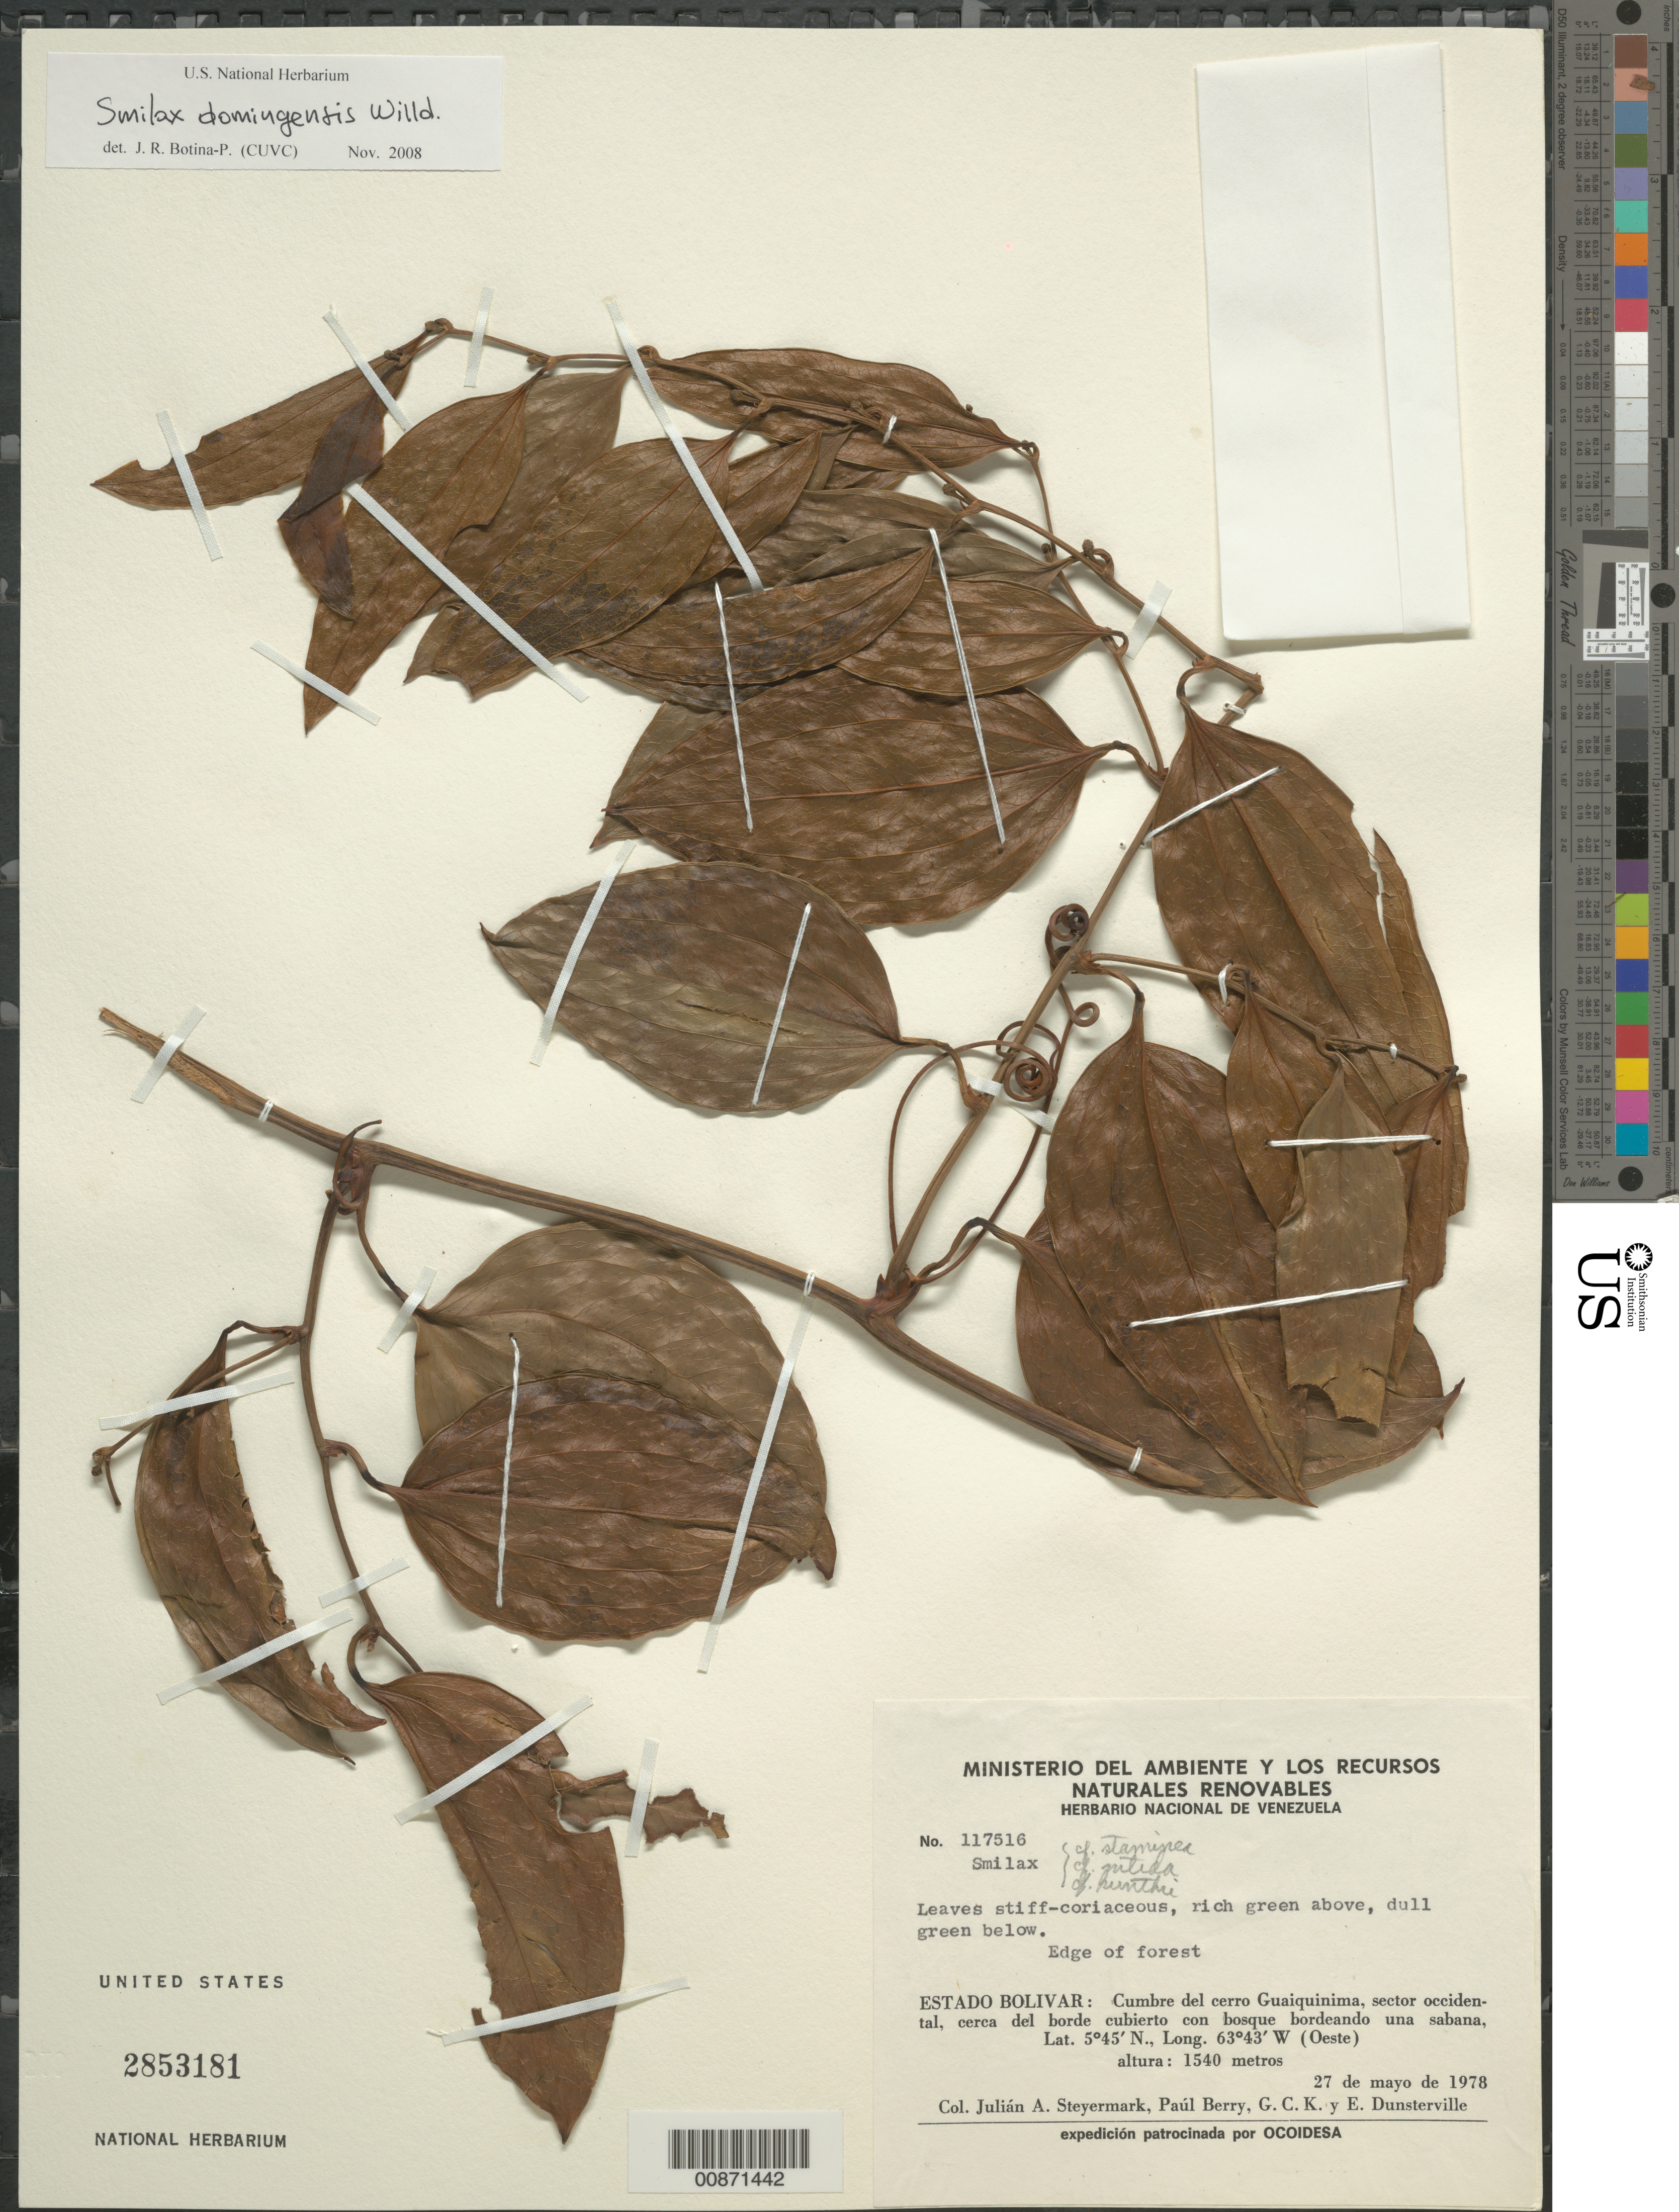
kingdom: Plantae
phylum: Tracheophyta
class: Liliopsida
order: Liliales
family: Smilacaceae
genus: Smilax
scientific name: Smilax domingensis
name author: Willd.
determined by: Botina-P., J. R.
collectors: J. Steyermark, P. Berry, G. C. K. Dunsterville & E. Dunsterville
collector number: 117516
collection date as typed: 27-May-78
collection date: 1978-05-27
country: Venezuela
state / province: Bolívar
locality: Cerro Guaiquinima, cumbre; sector occidental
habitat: Cerca del borde cubierto con bosque bordeando una sabana; edge of forest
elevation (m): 1540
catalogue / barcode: US 2853181